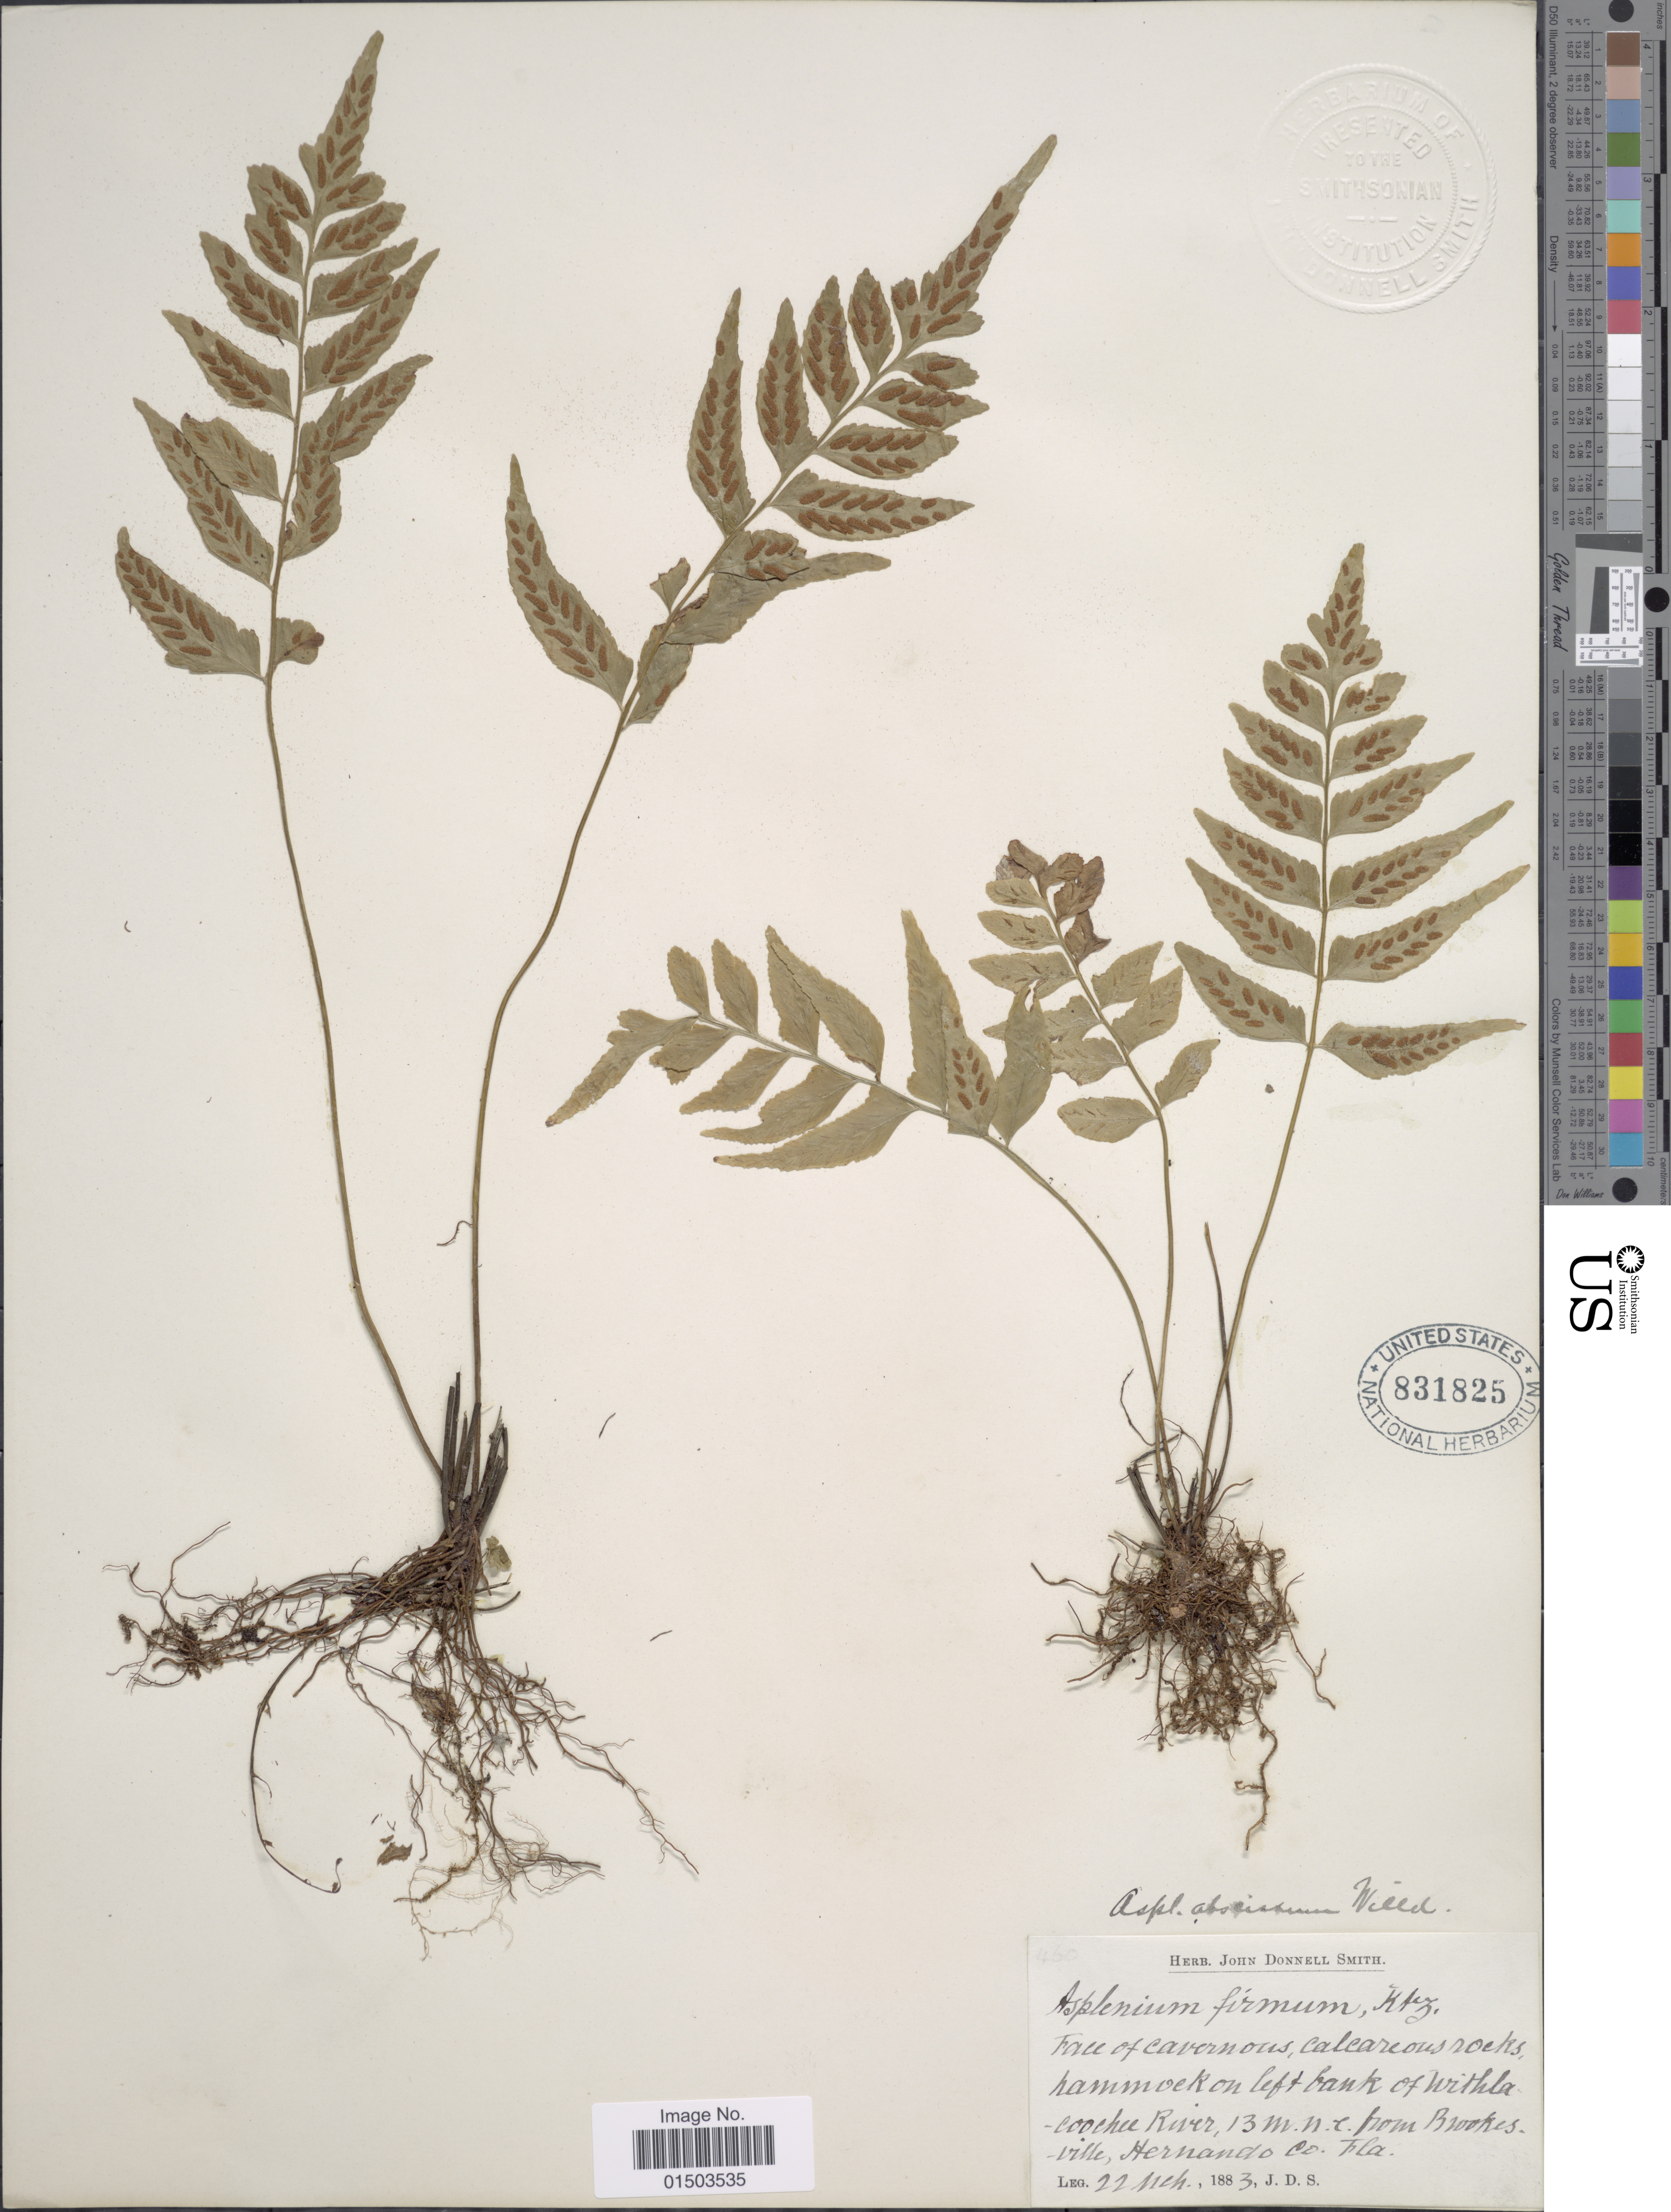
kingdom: Plantae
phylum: Tracheophyta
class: Polypodiopsida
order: Polypodiales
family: Aspleniaceae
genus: Asplenium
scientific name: Asplenium abscissum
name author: Willd.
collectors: J. Donnell Smith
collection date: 1883-03-22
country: United States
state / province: Florida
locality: Hammock on left bank of Withlacoochee River, 13 m.n.c. from Brookesville, Hernando Co. Fla.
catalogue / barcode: US 831825